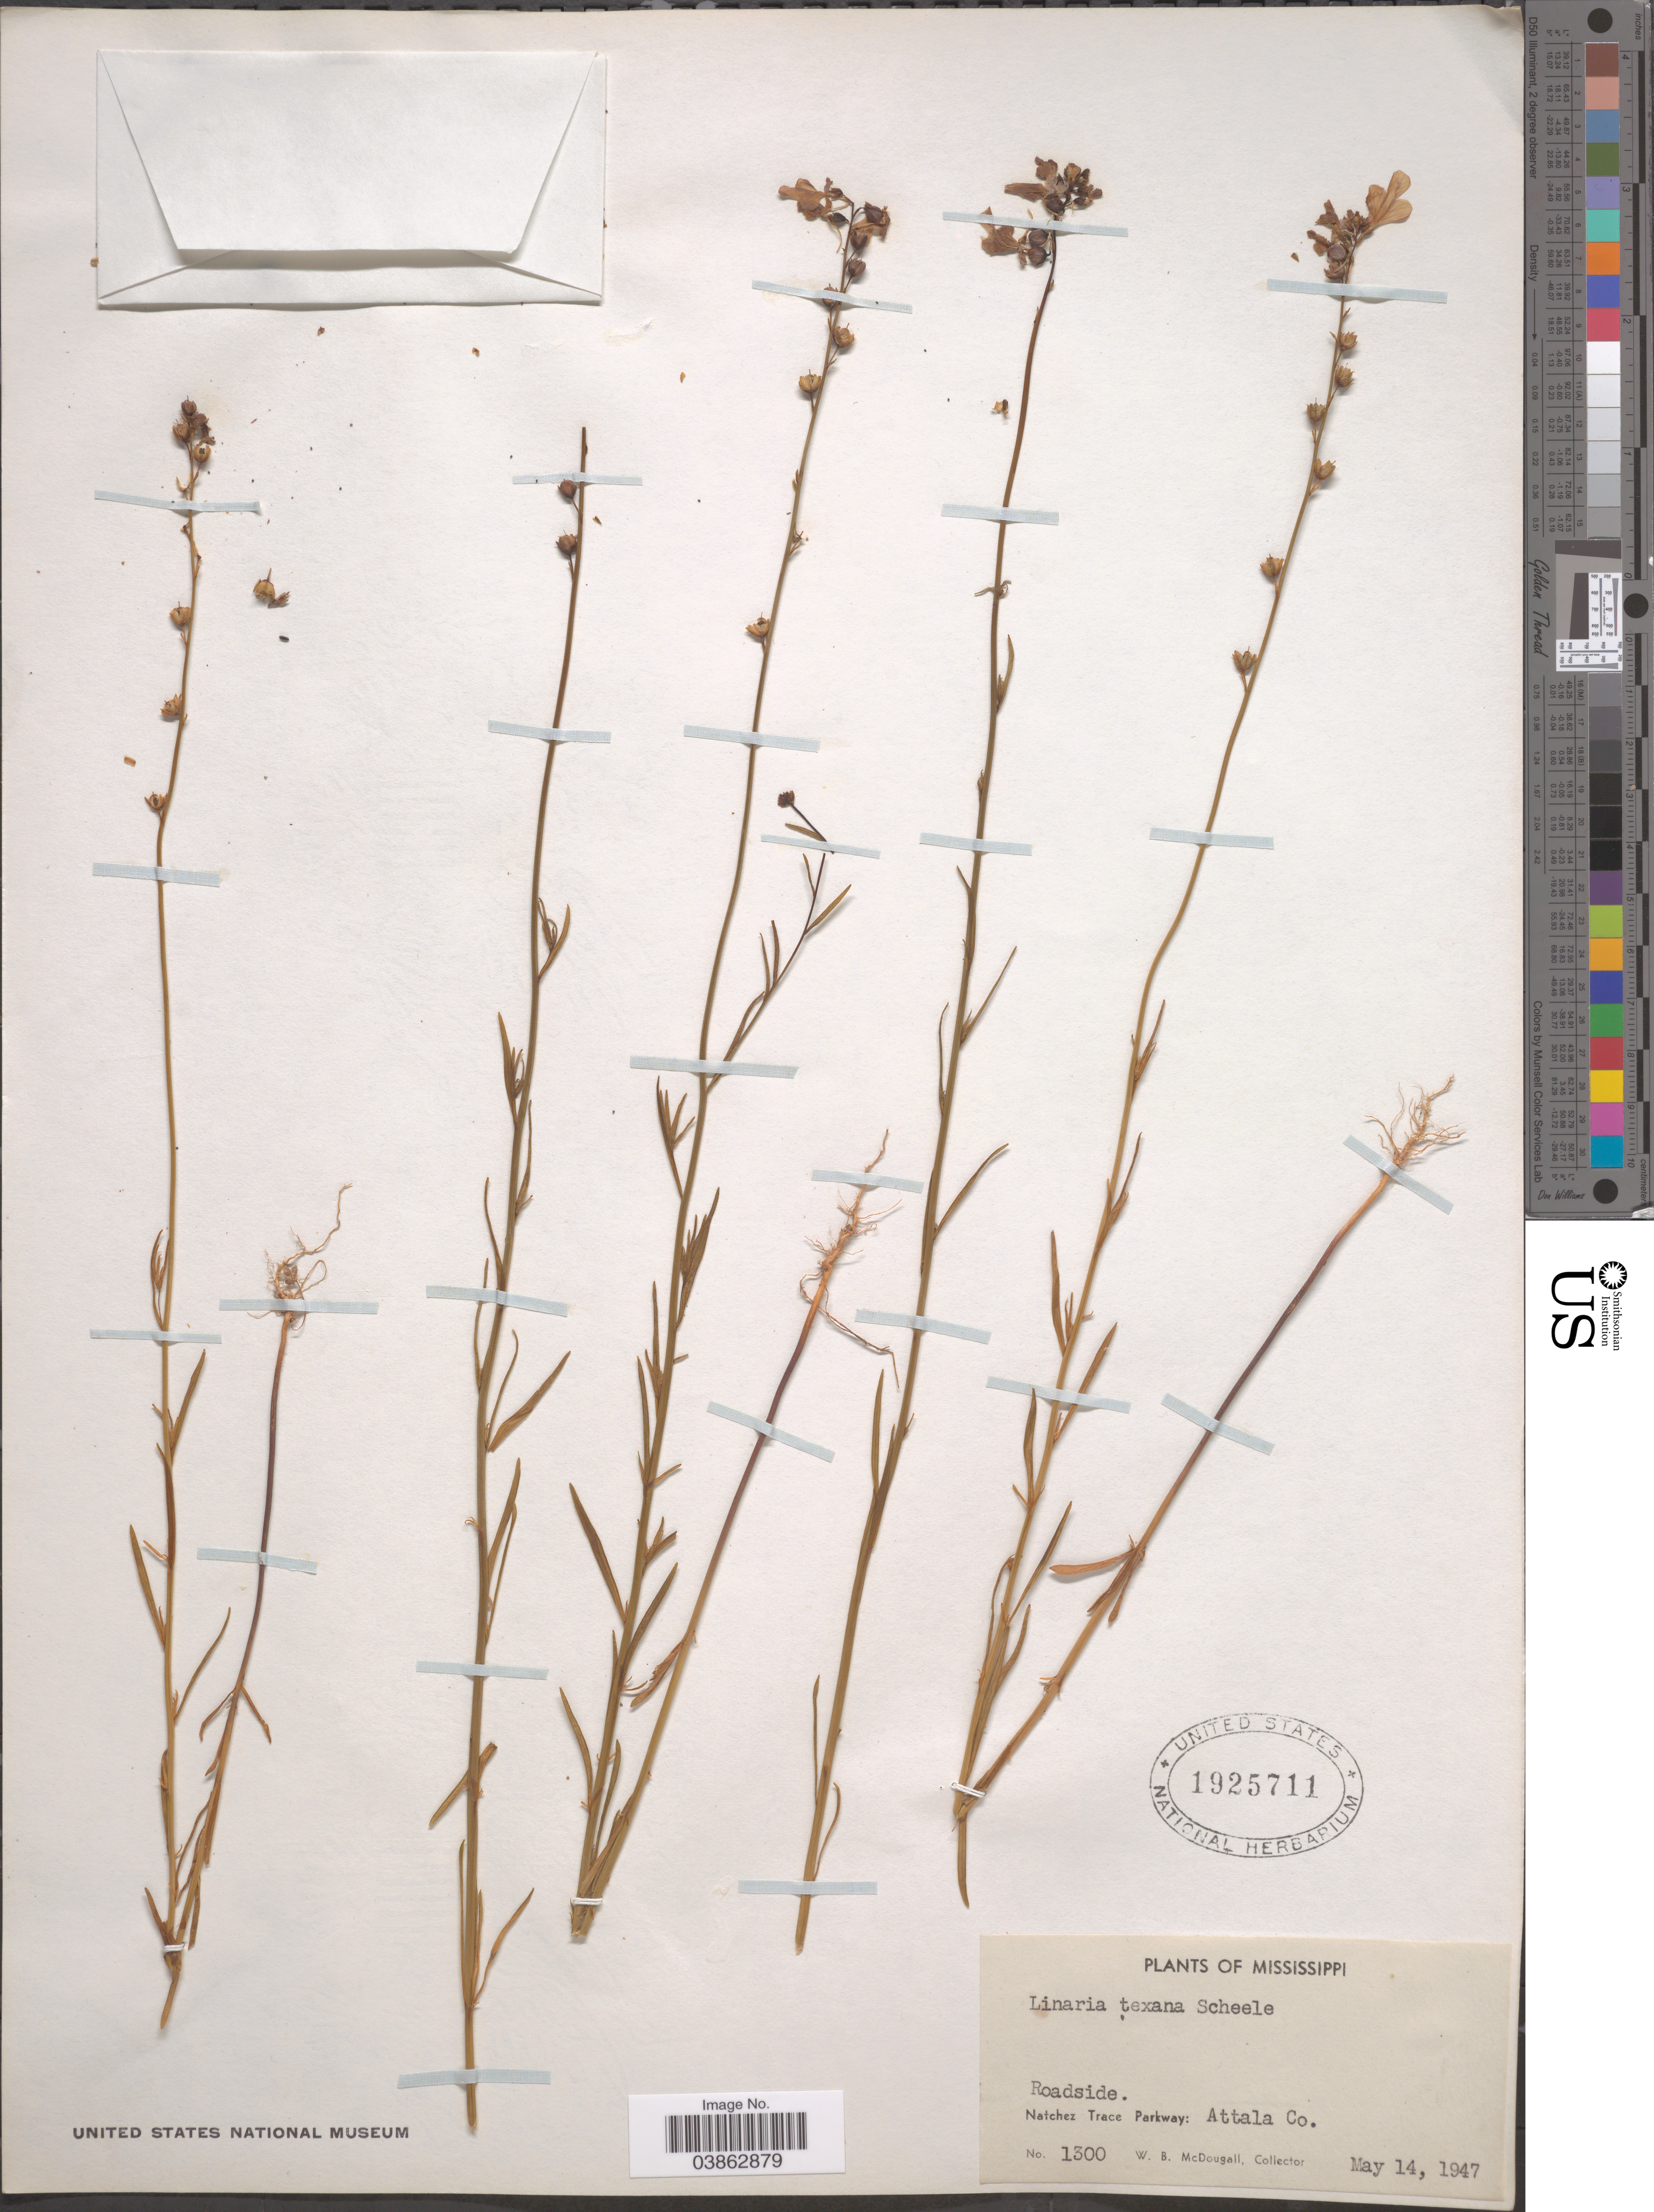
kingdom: Plantae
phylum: Tracheophyta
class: Magnoliopsida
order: Lamiales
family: Plantaginaceae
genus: Linaria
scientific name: Linaria texana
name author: Scheele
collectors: W. B. McDougall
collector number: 1300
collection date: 1947-05-14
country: United States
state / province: Mississippi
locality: Roadside. Natchez Trace Parkway: Attala Co.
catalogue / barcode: US 1925711